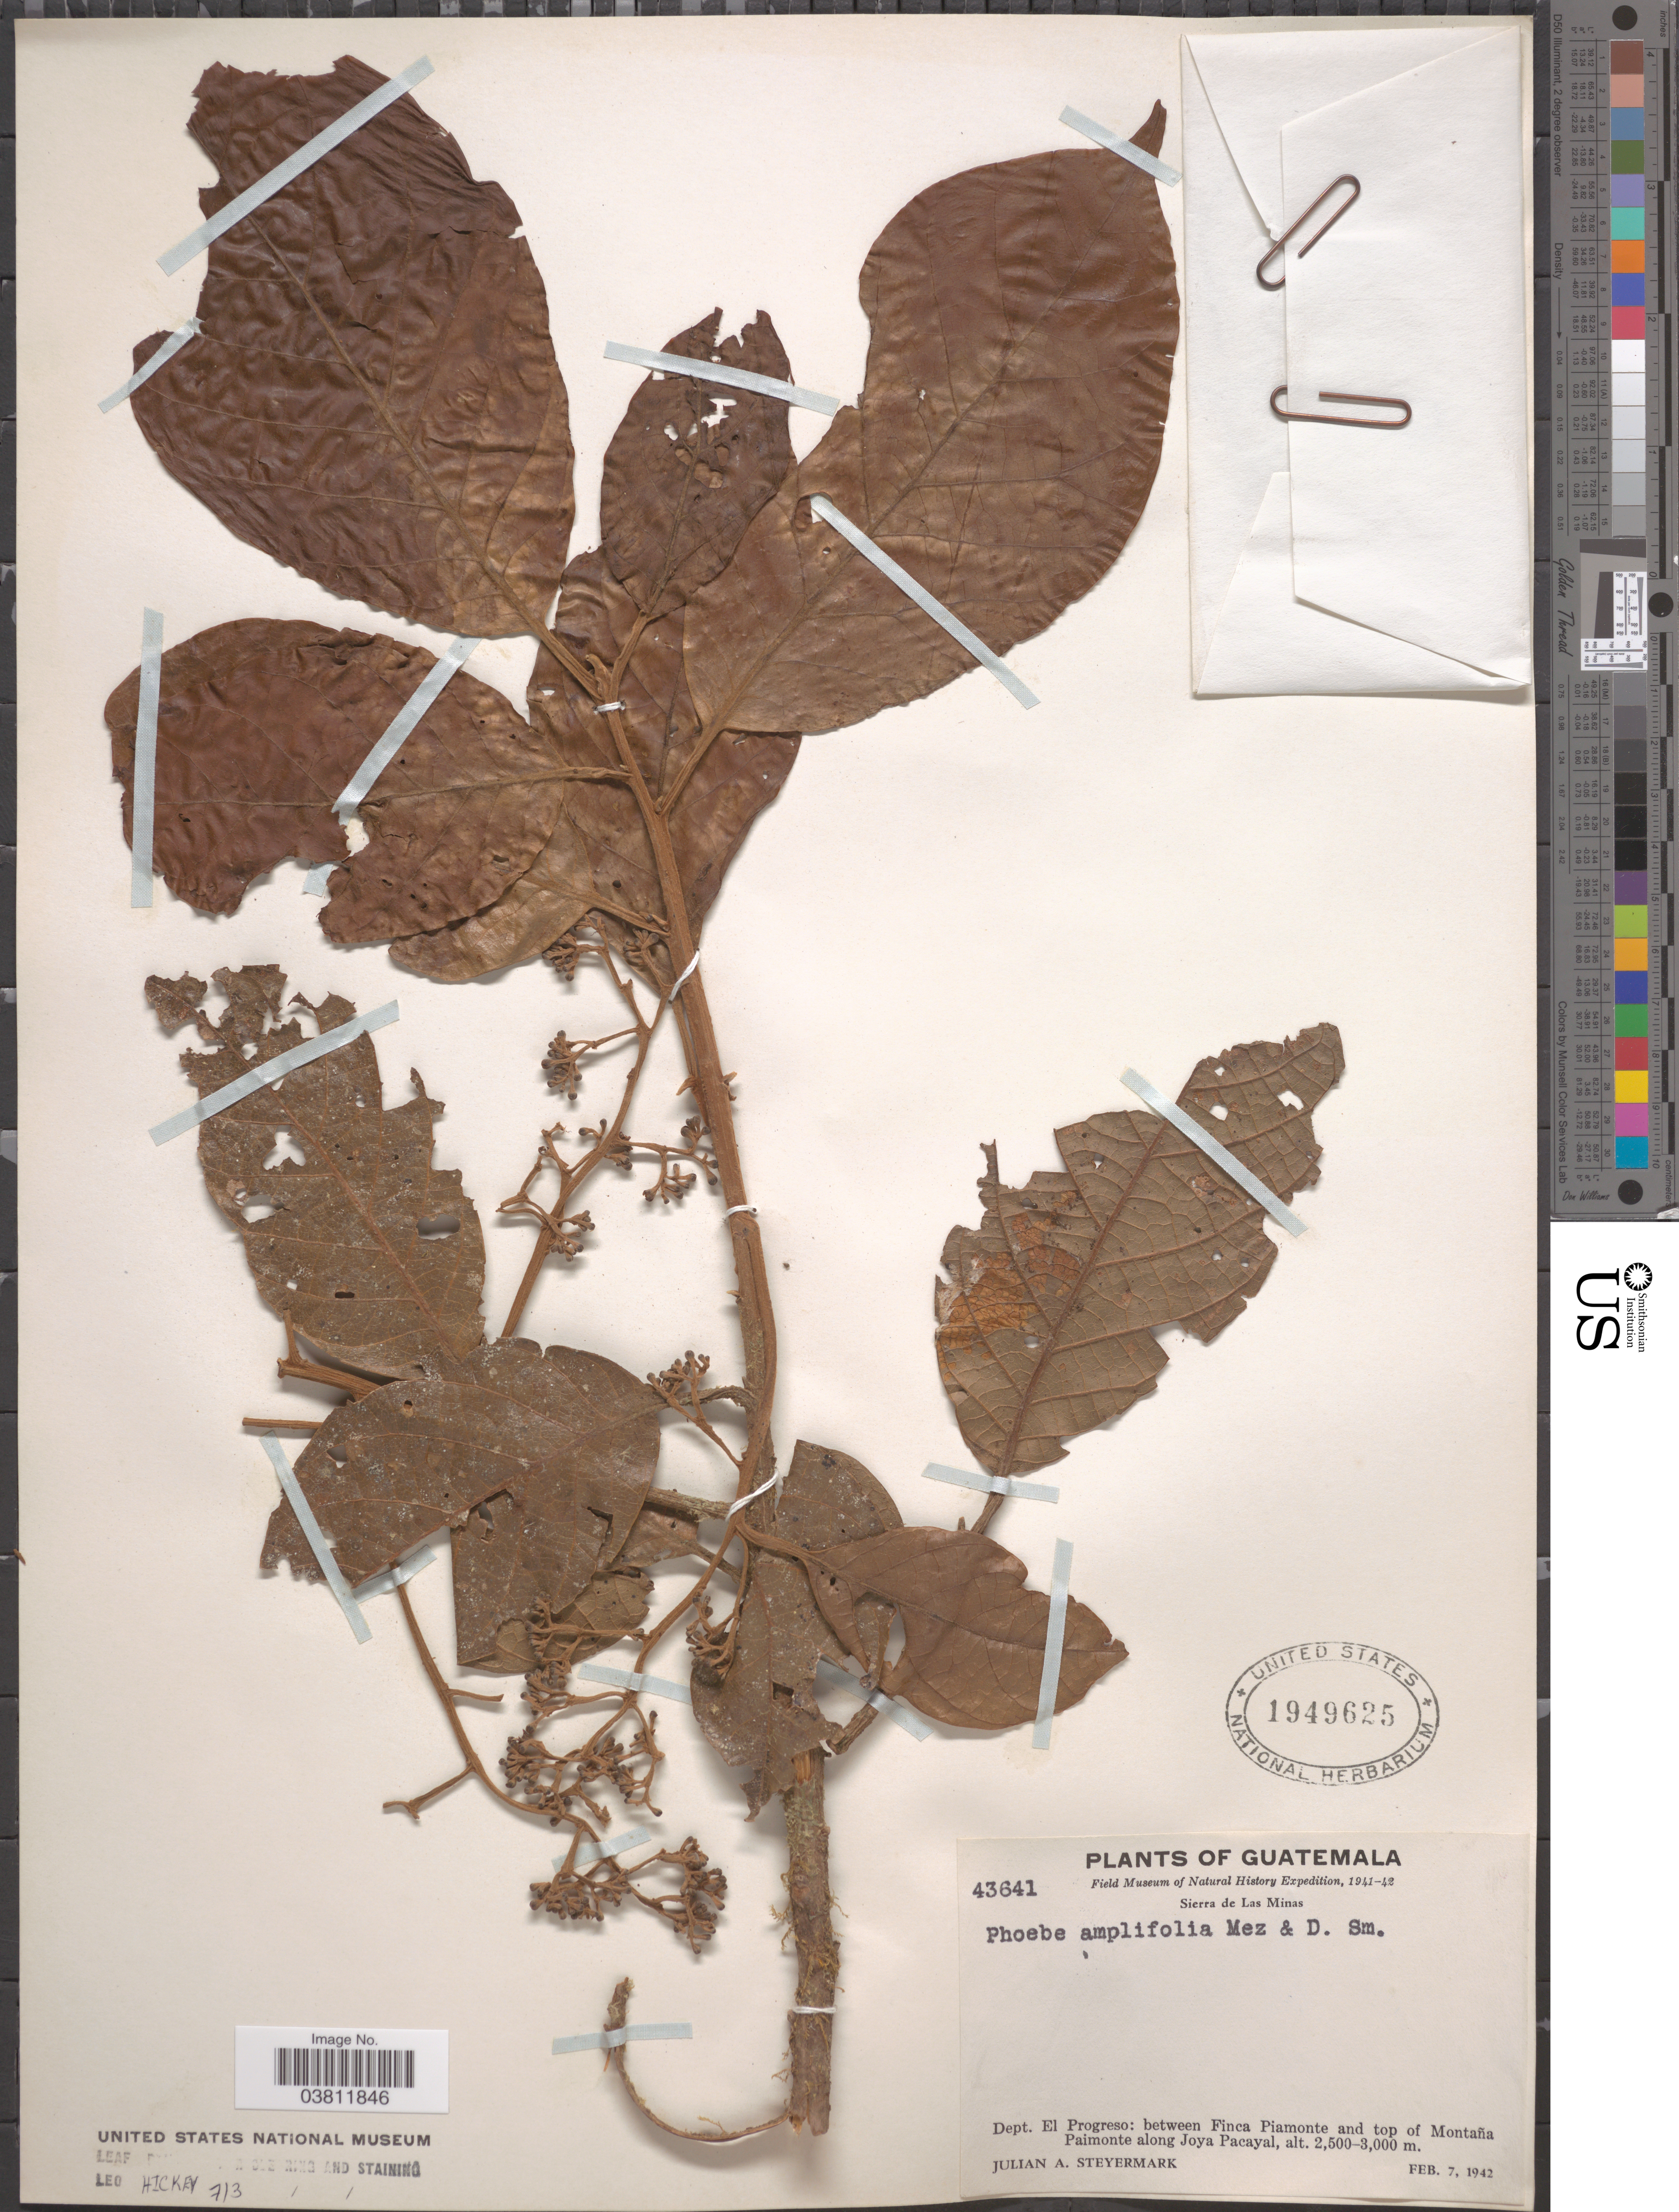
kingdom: Plantae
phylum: Tracheophyta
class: Magnoliopsida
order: Laurales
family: Lauraceae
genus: Phoebe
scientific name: Phoebe amplifolia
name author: Mez & Donn. Sm. in Donn. Sm.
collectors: J. Steyermark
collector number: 43641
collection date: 1942-02-07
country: Guatemala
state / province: El Progreso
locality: Sierra de Las Minas. Dept. El Progreso: between Finca Piamonte and top of Montaña Paimonte along Joya Pacayal.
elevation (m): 2500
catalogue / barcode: US 1949625